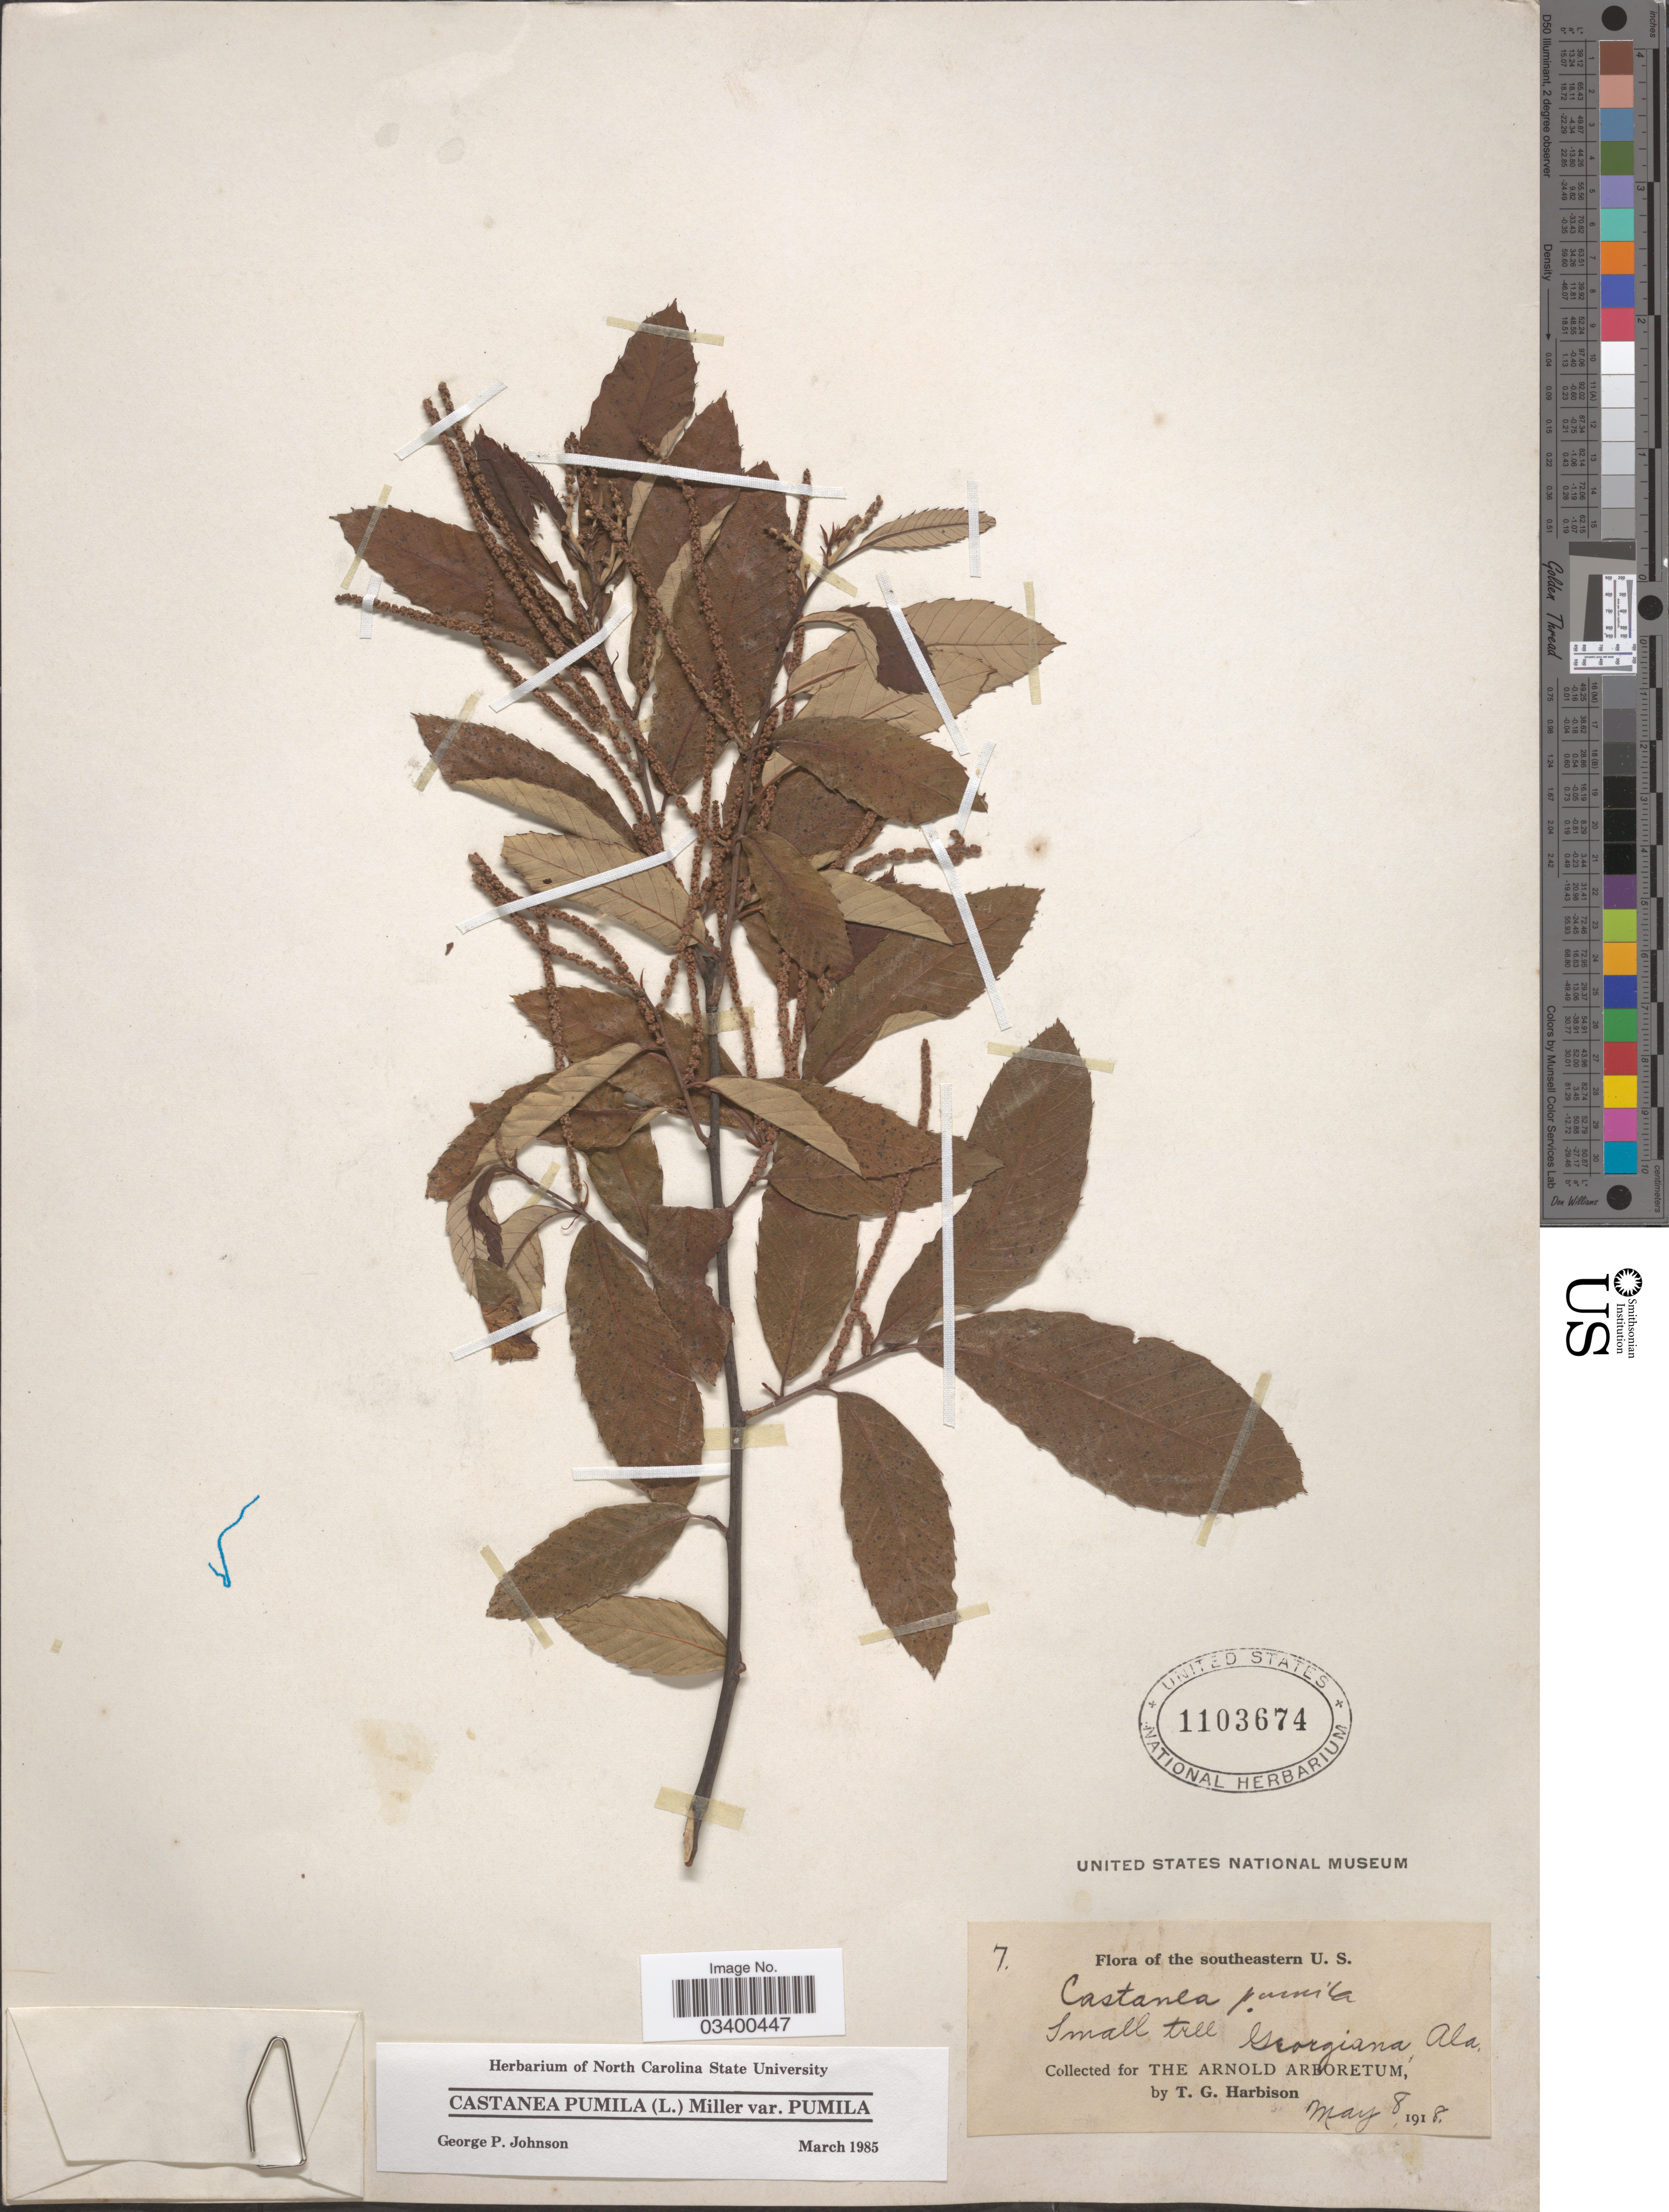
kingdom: Plantae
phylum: Tracheophyta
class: Magnoliopsida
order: Fagales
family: Fagaceae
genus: Castanea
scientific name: Castanea pumila var. pumila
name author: (L.) Mill.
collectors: T. Harbison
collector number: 7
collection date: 1918-05-08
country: United States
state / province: Alabama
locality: Southeastern U. S. Georgiana.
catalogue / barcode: US 1103674